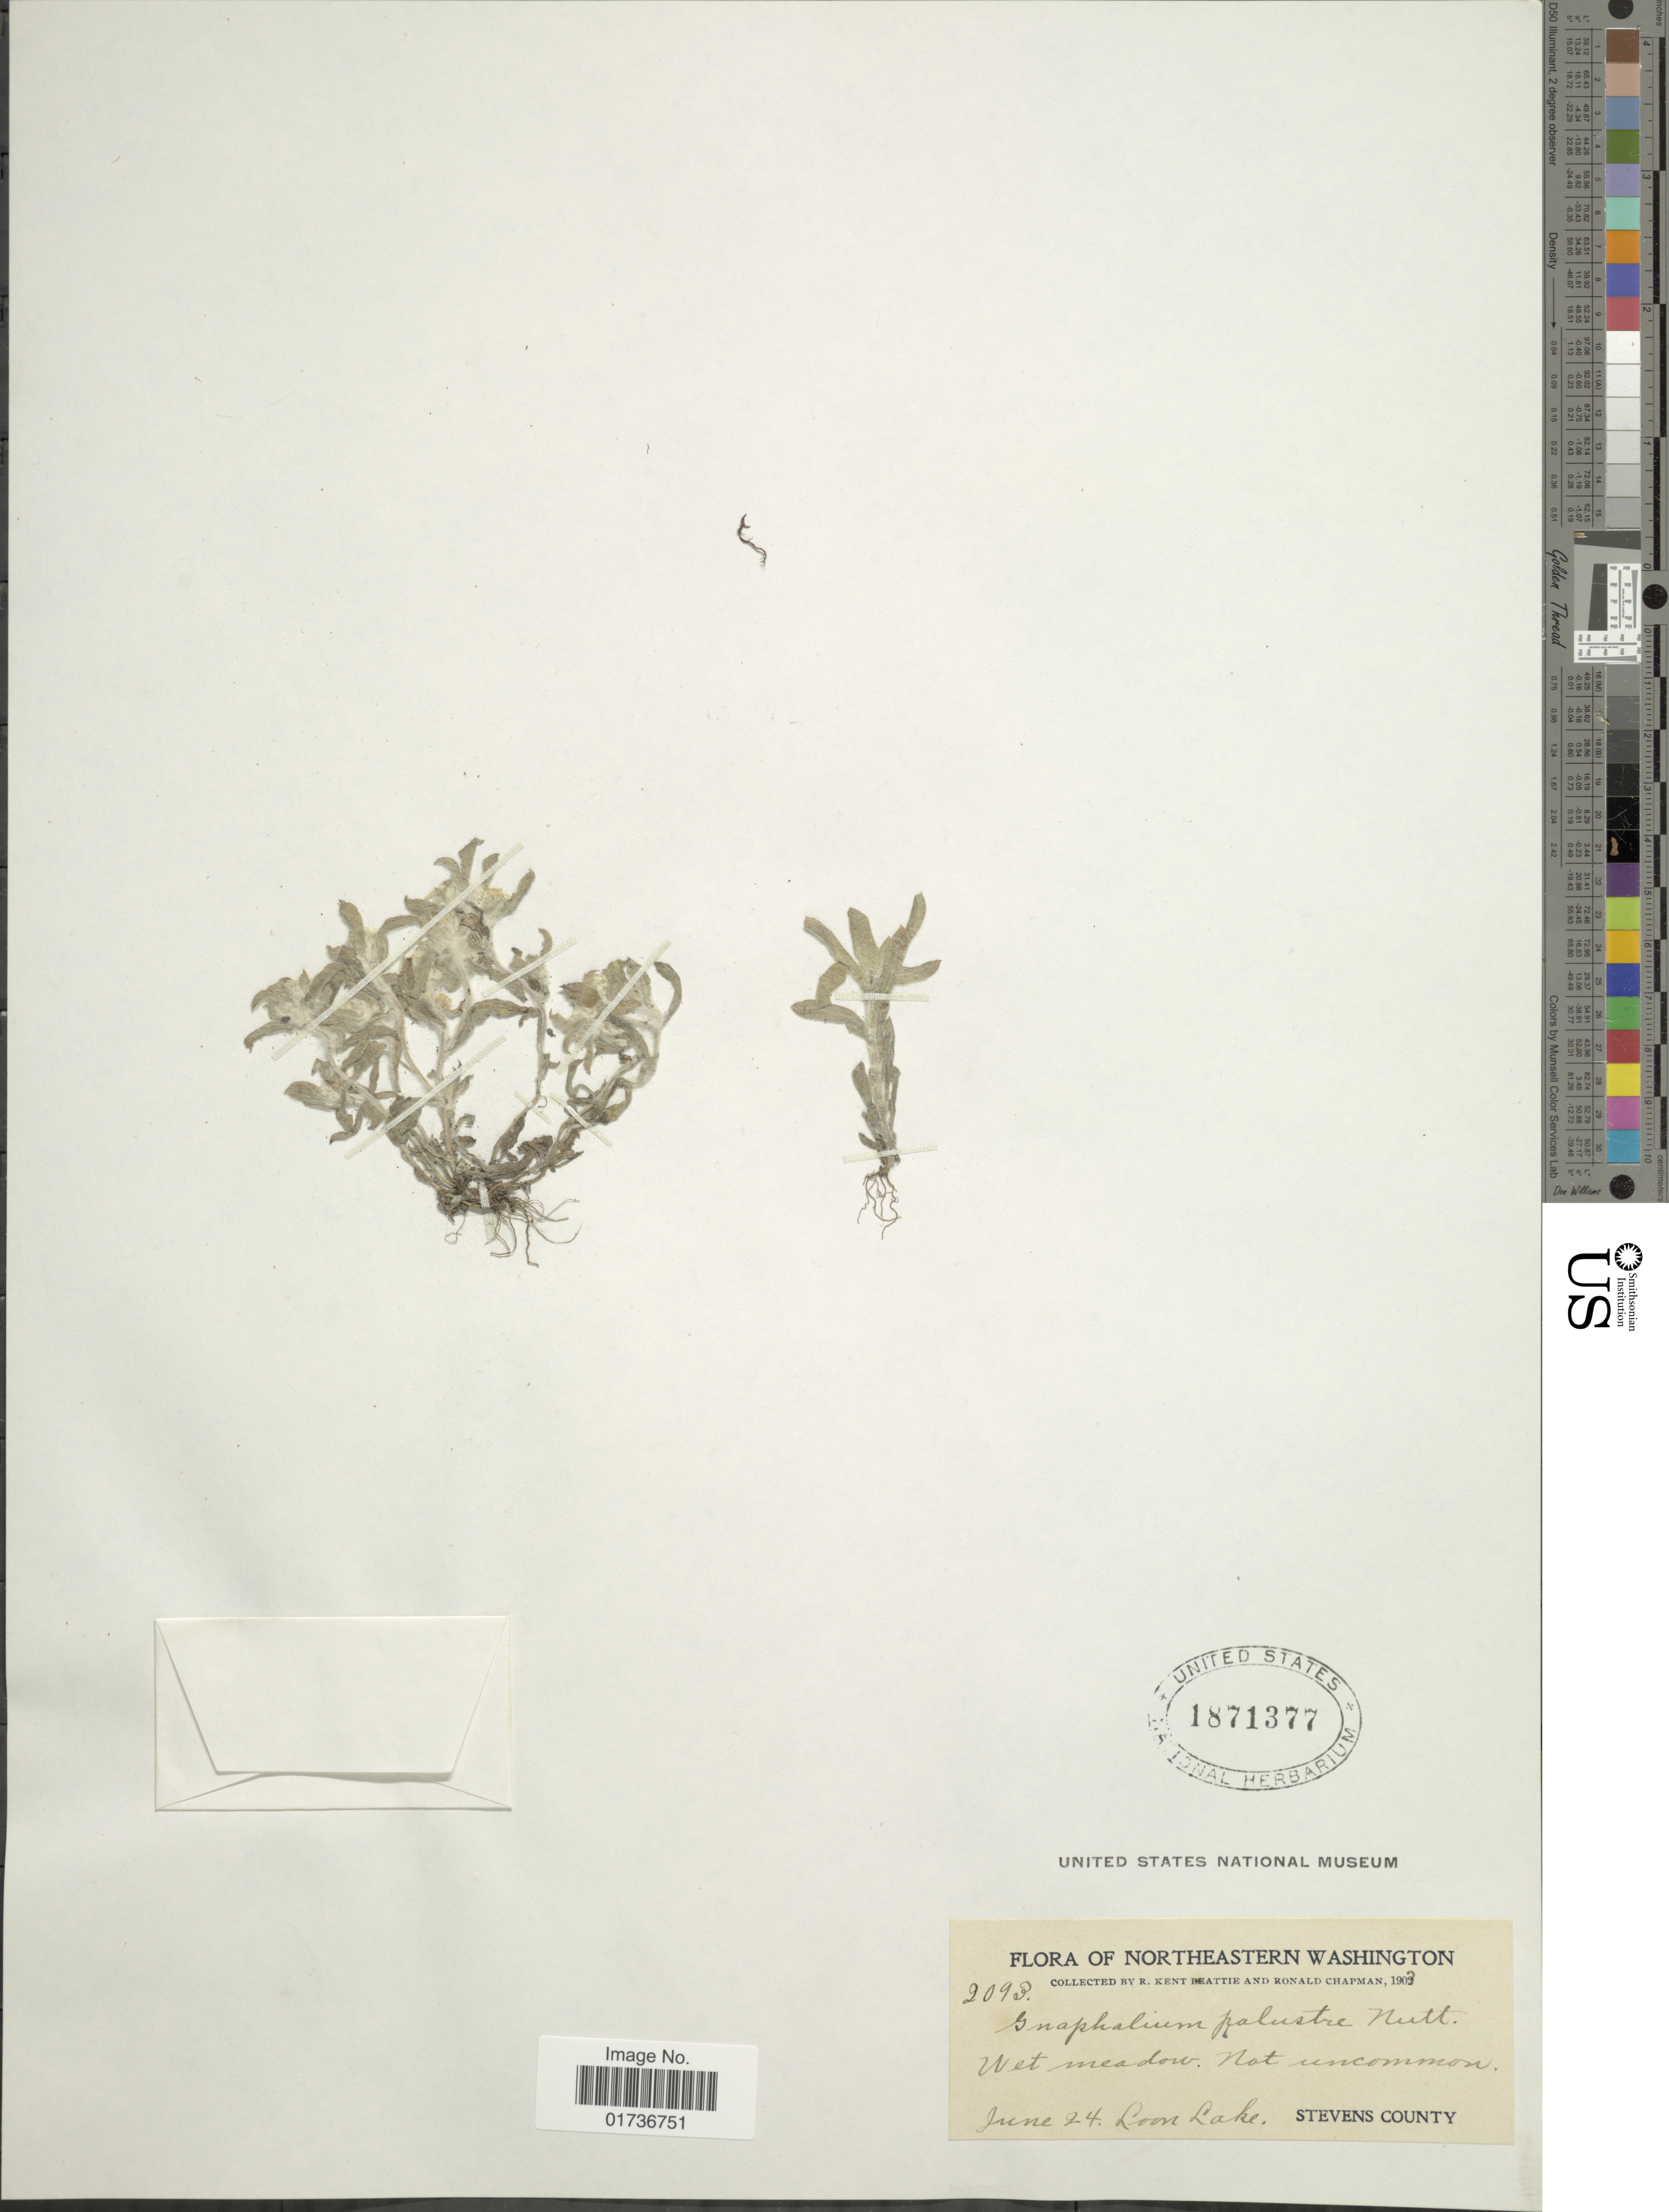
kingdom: Plantae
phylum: Tracheophyta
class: Magnoliopsida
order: Asterales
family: Asteraceae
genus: Gnaphalium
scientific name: Gnaphalium palustre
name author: Nutt.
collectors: R. K. Beattie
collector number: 2093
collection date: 1903-06-24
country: United States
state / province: Washington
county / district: Stevens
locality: Northeastern Washington, Wet meadow Nat uncommon, Stevens County, Loon Lake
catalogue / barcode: US 1871377